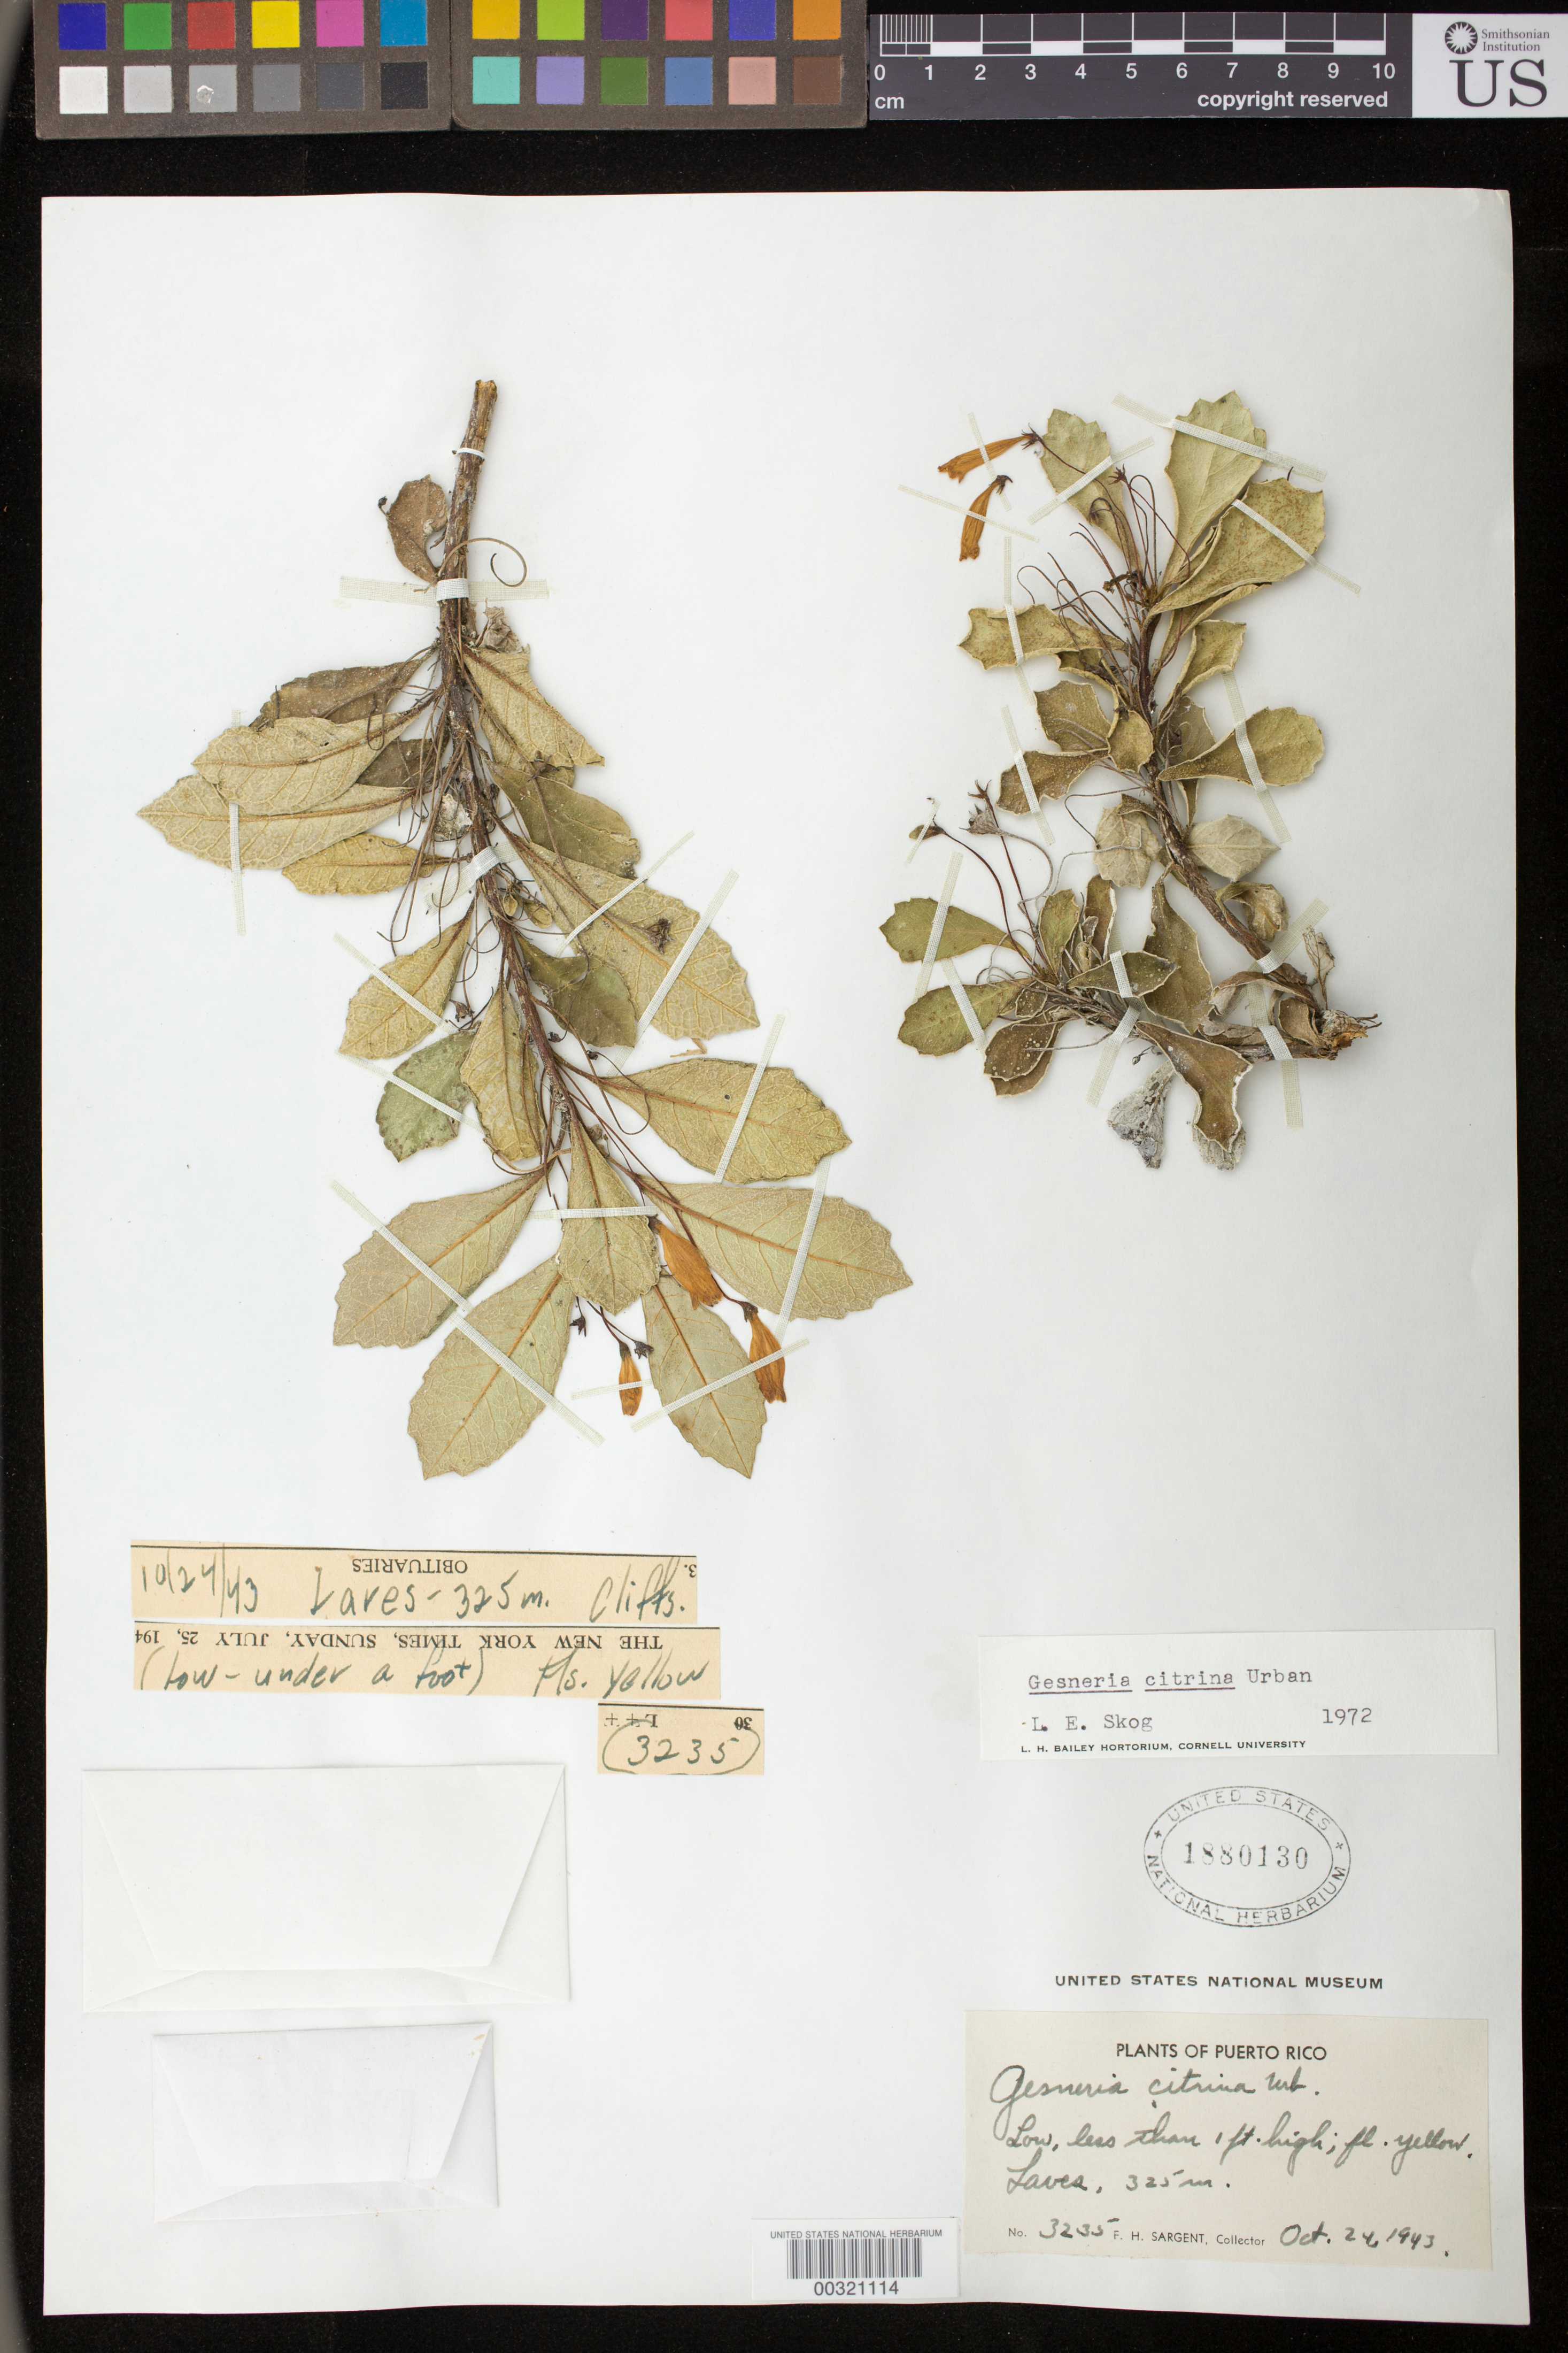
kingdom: Plantae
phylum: Tracheophyta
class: Magnoliopsida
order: Lamiales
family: Gesneriaceae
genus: Gesneria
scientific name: Gesneria citrina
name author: Urb.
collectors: F. H. Sargent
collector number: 3235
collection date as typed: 24 Oct 1943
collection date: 1943-10-24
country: Puerto Rico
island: Puerto Rico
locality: Lares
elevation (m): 325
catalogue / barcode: US 1880130